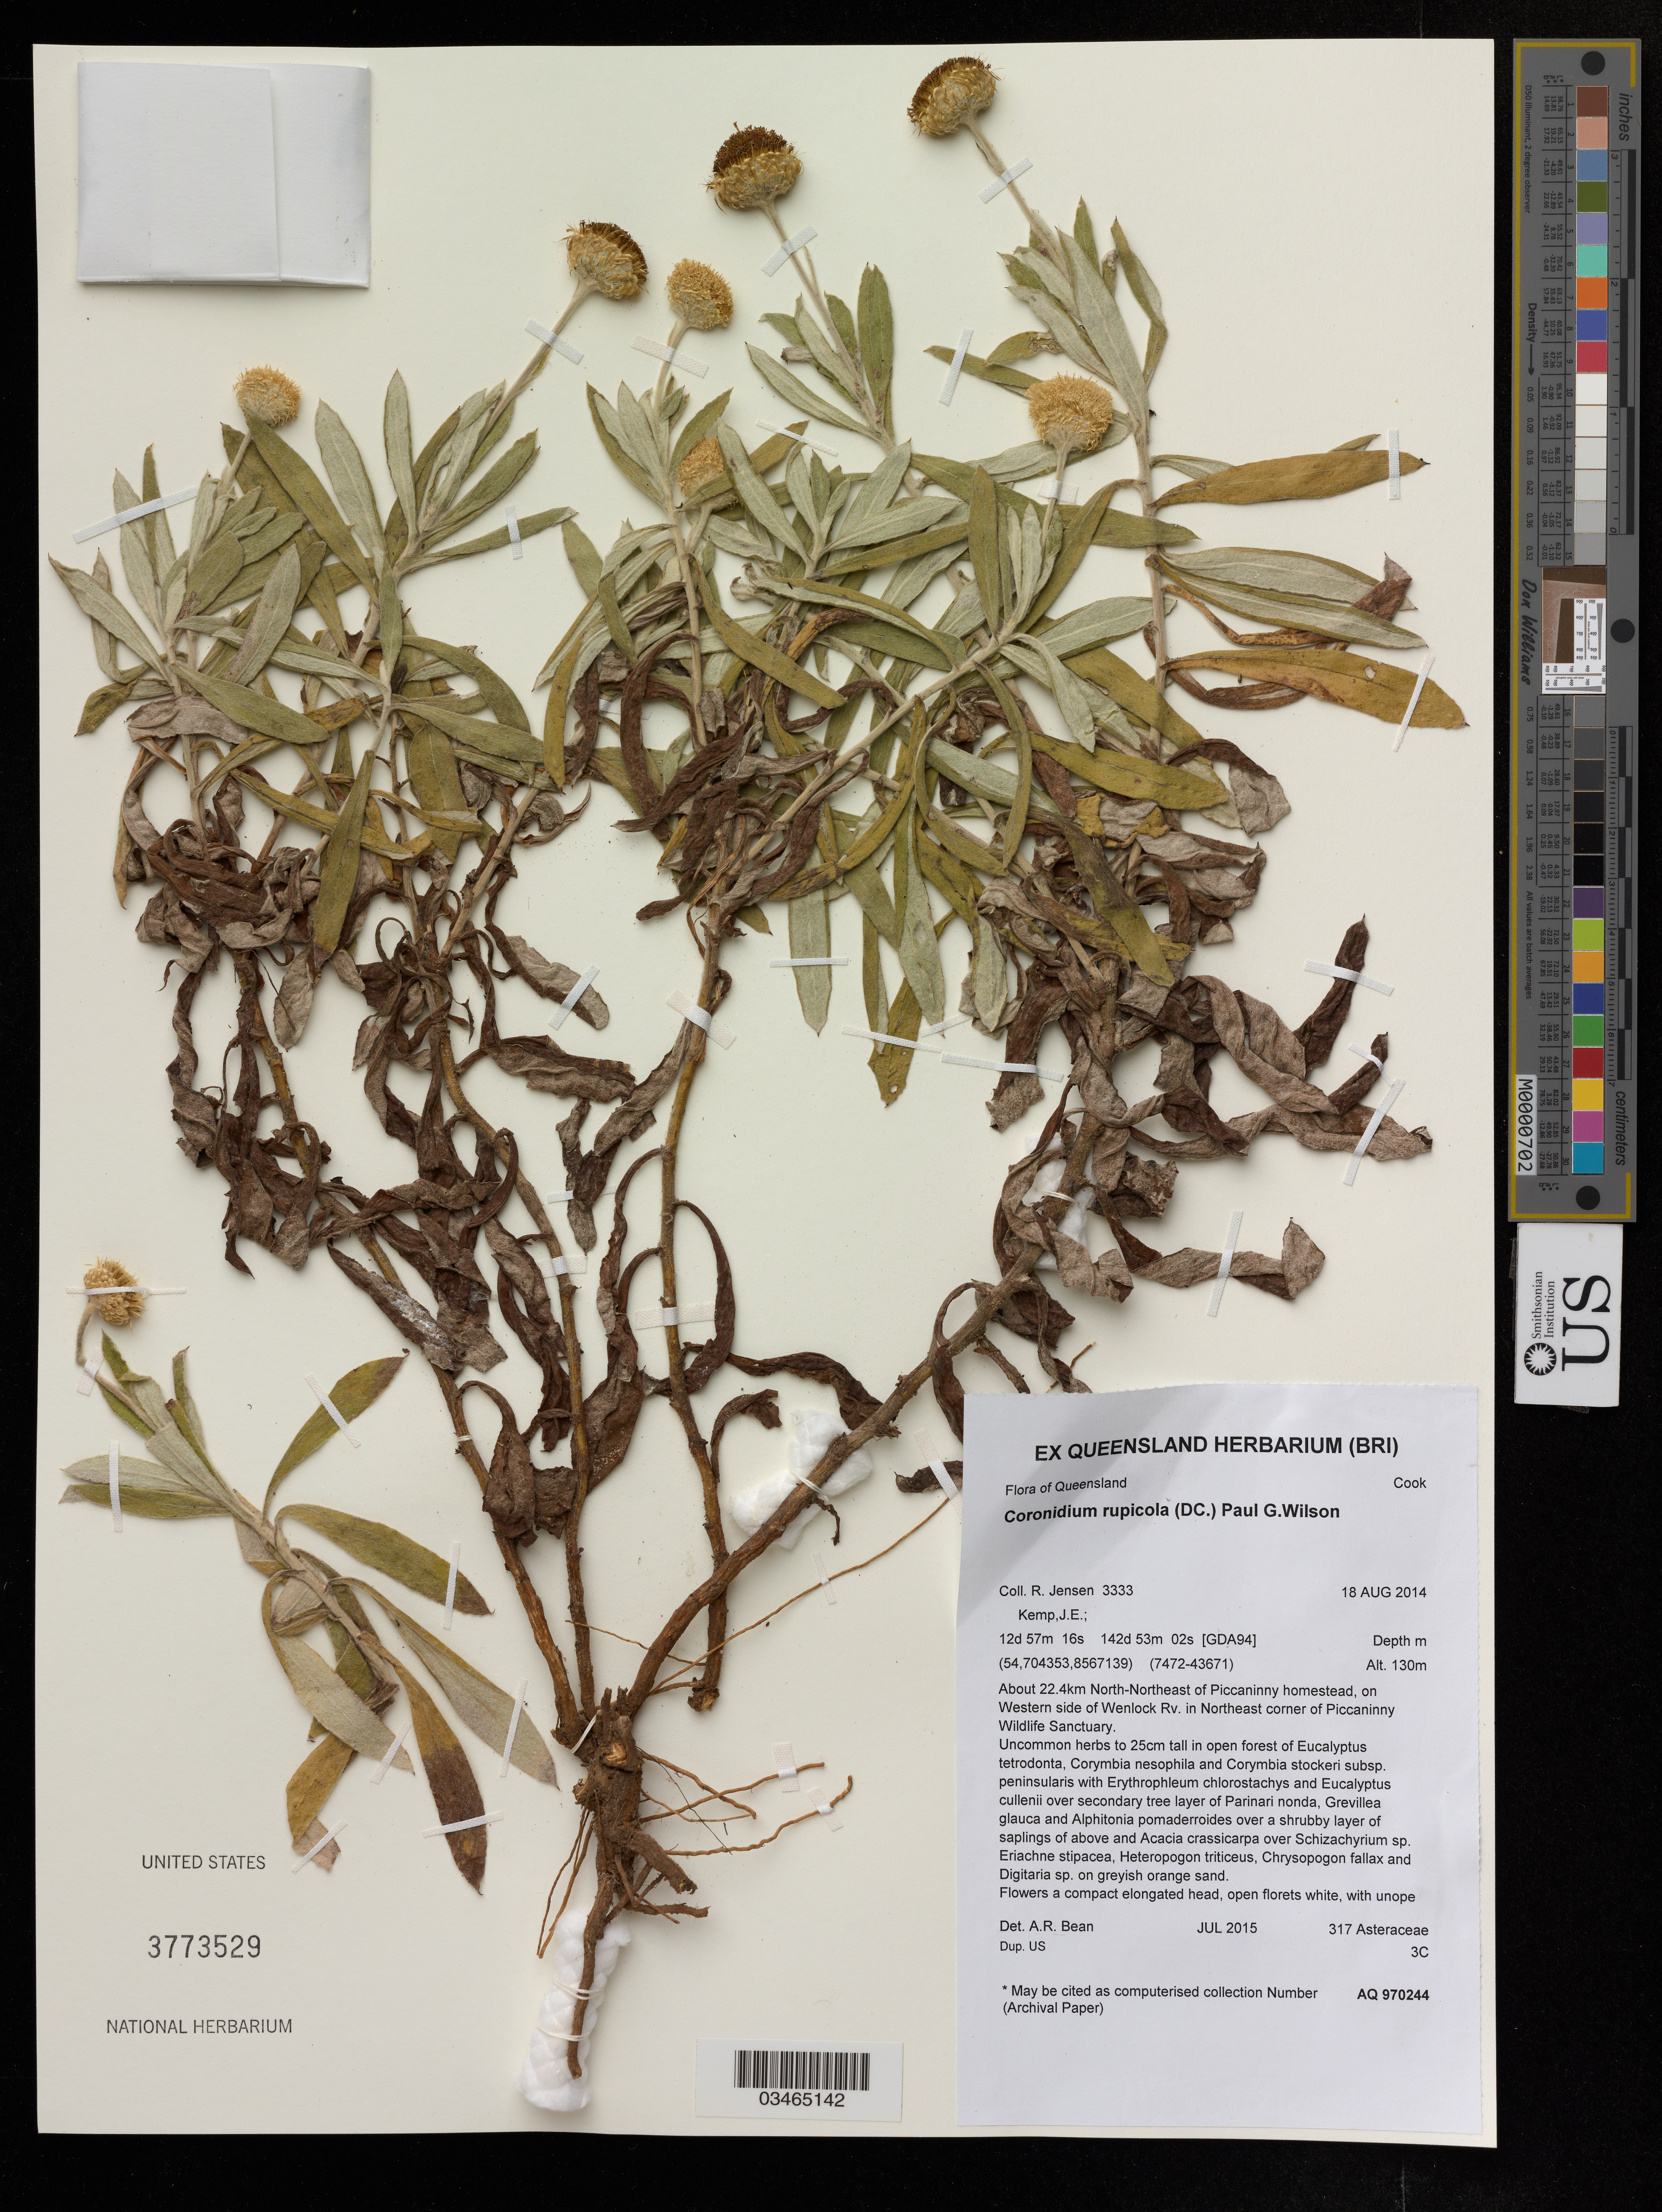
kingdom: Plantae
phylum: Tracheophyta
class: Magnoliopsida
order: Asterales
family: Asteraceae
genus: Coronidium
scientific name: Coronidium rupicola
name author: (DC.) Paul G. Wilson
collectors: R. Jensen & J. Kemp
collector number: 3333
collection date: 2014-08-18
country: Australia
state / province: Queensland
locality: Cook, About 22.4k North-Northeast of Piccaninny homestead, on Western side of Wenlock Rv. in Northeast corner of Piccaninny Wildlife Sanctuary.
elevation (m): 130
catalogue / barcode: US 3773529